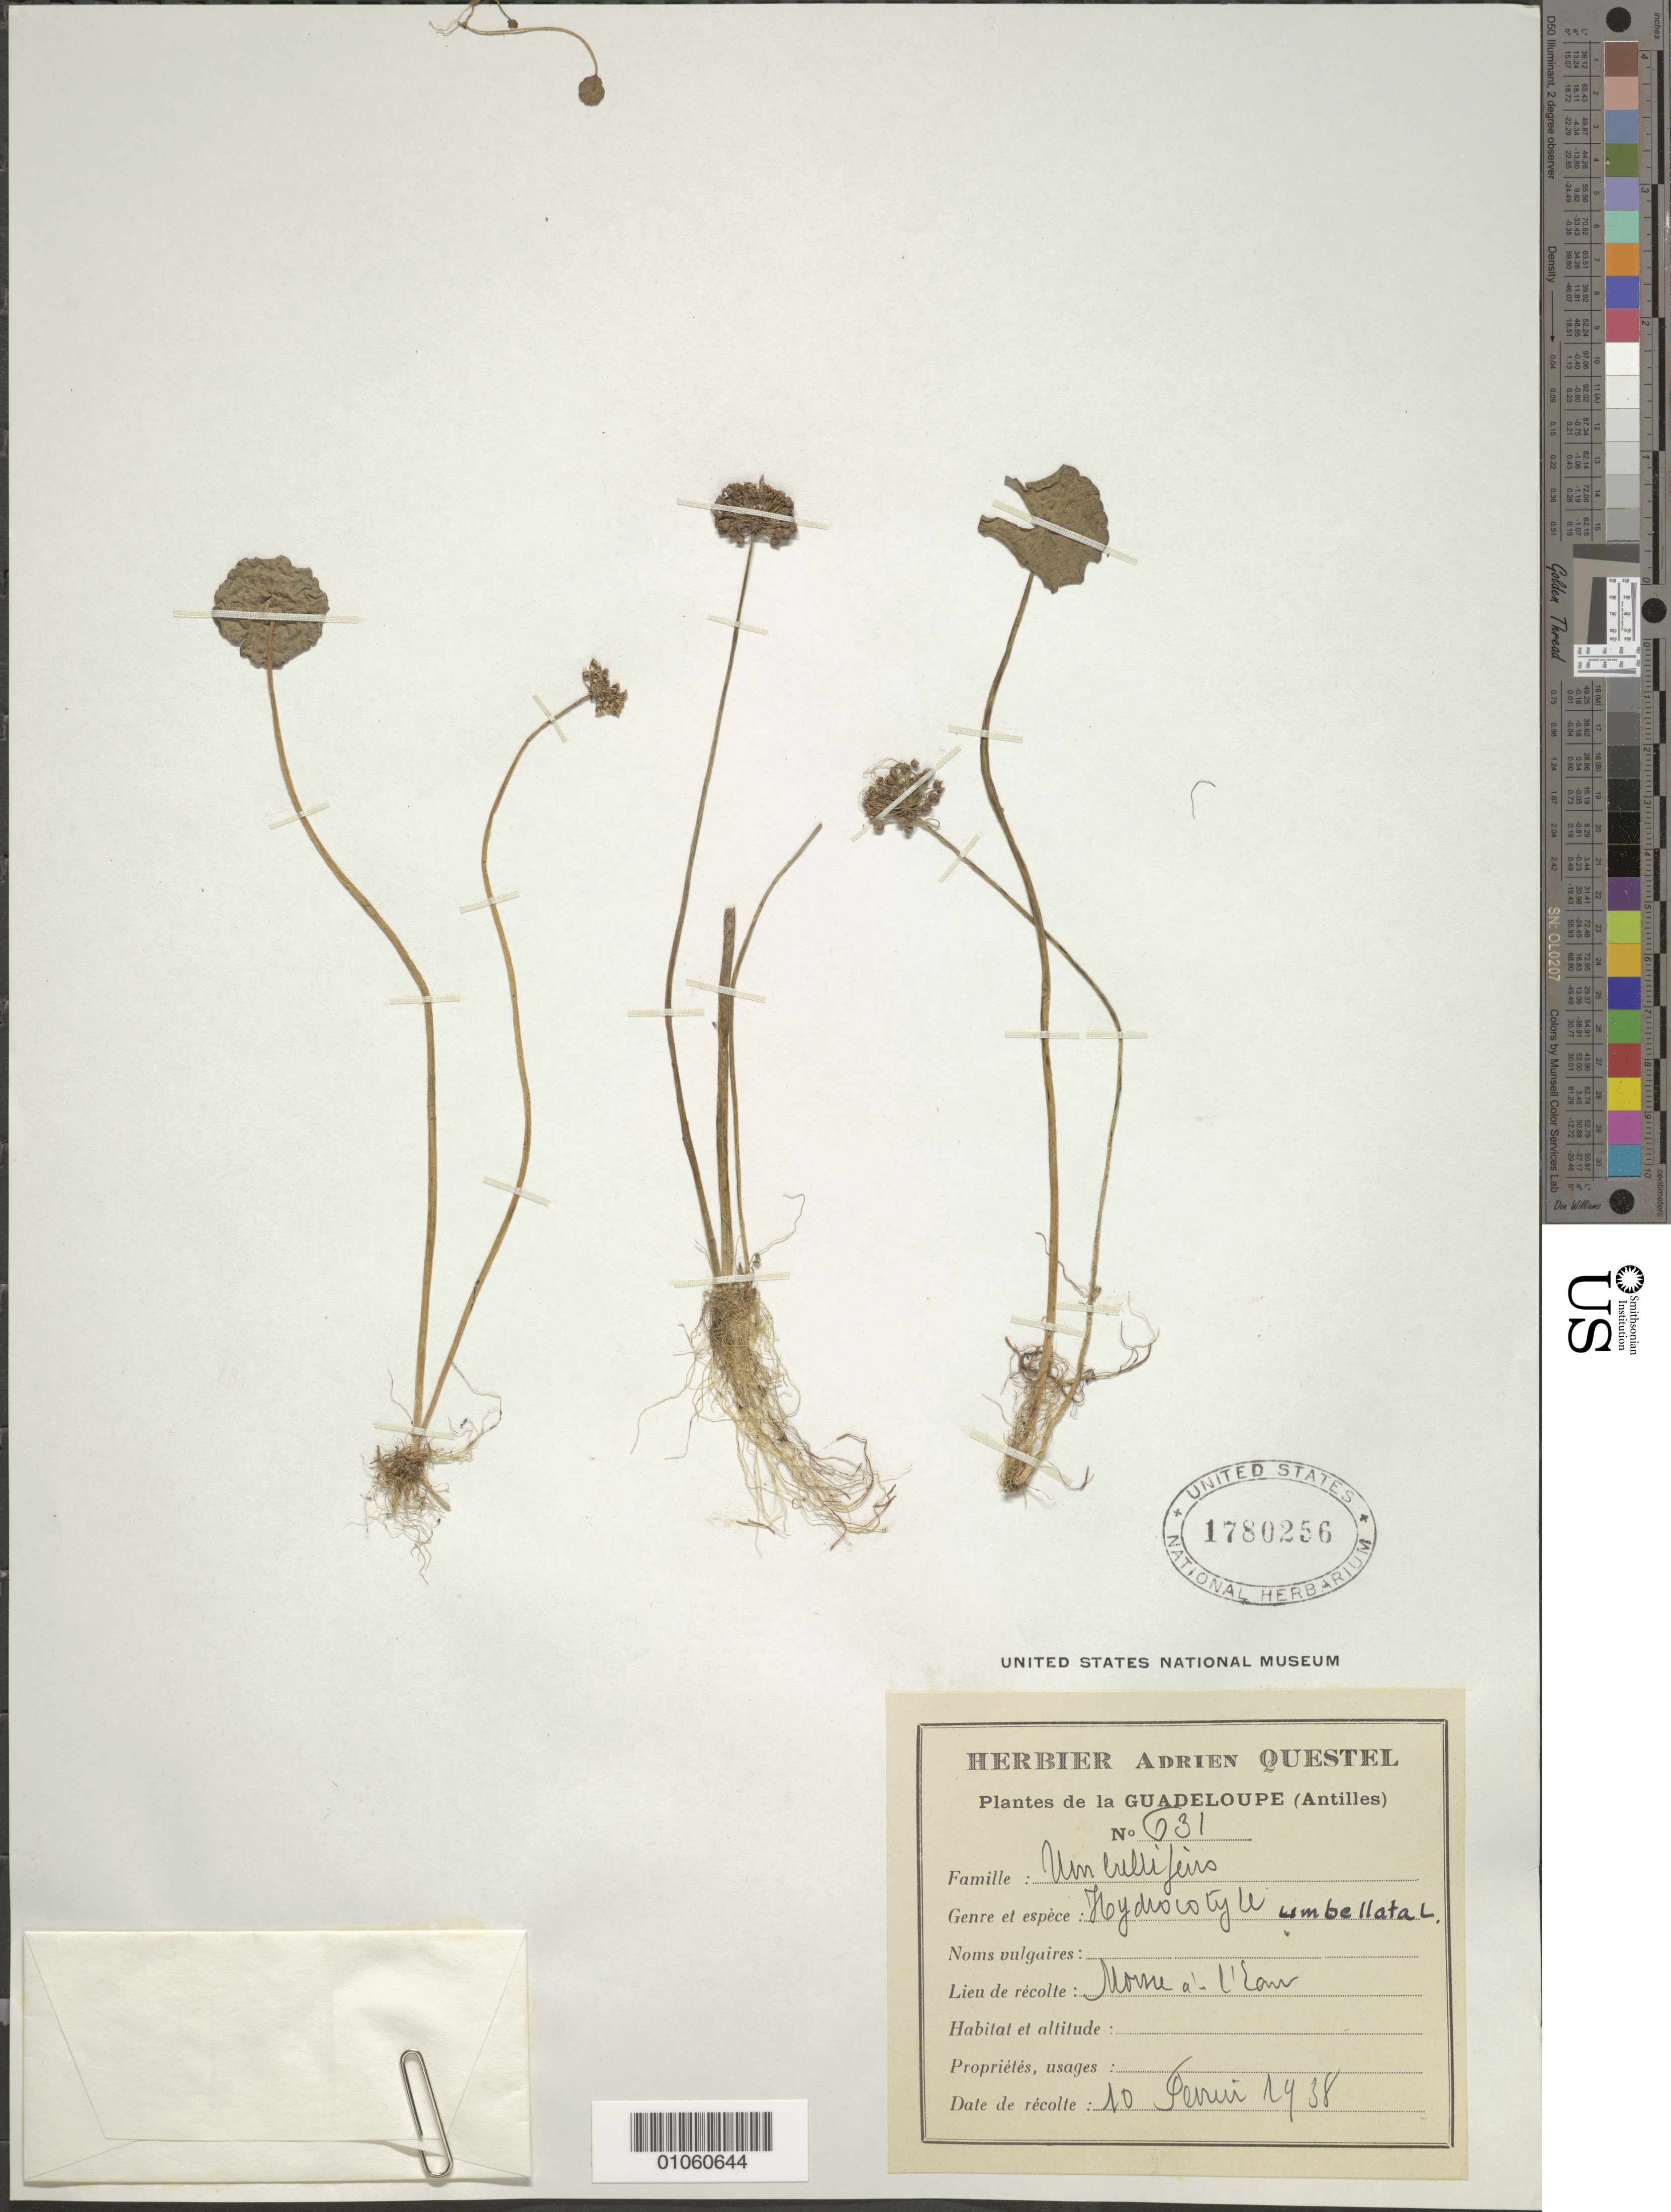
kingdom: Plantae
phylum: Tracheophyta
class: Magnoliopsida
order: Apiales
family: Araliaceae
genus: Hydrocotyle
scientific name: Hydrocotyle umbellata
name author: L.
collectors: A. Questel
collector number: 631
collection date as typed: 10 Feb 1938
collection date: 1938-02-10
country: Guadeloupe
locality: Morne-à-l'Eau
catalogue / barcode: US 1780256